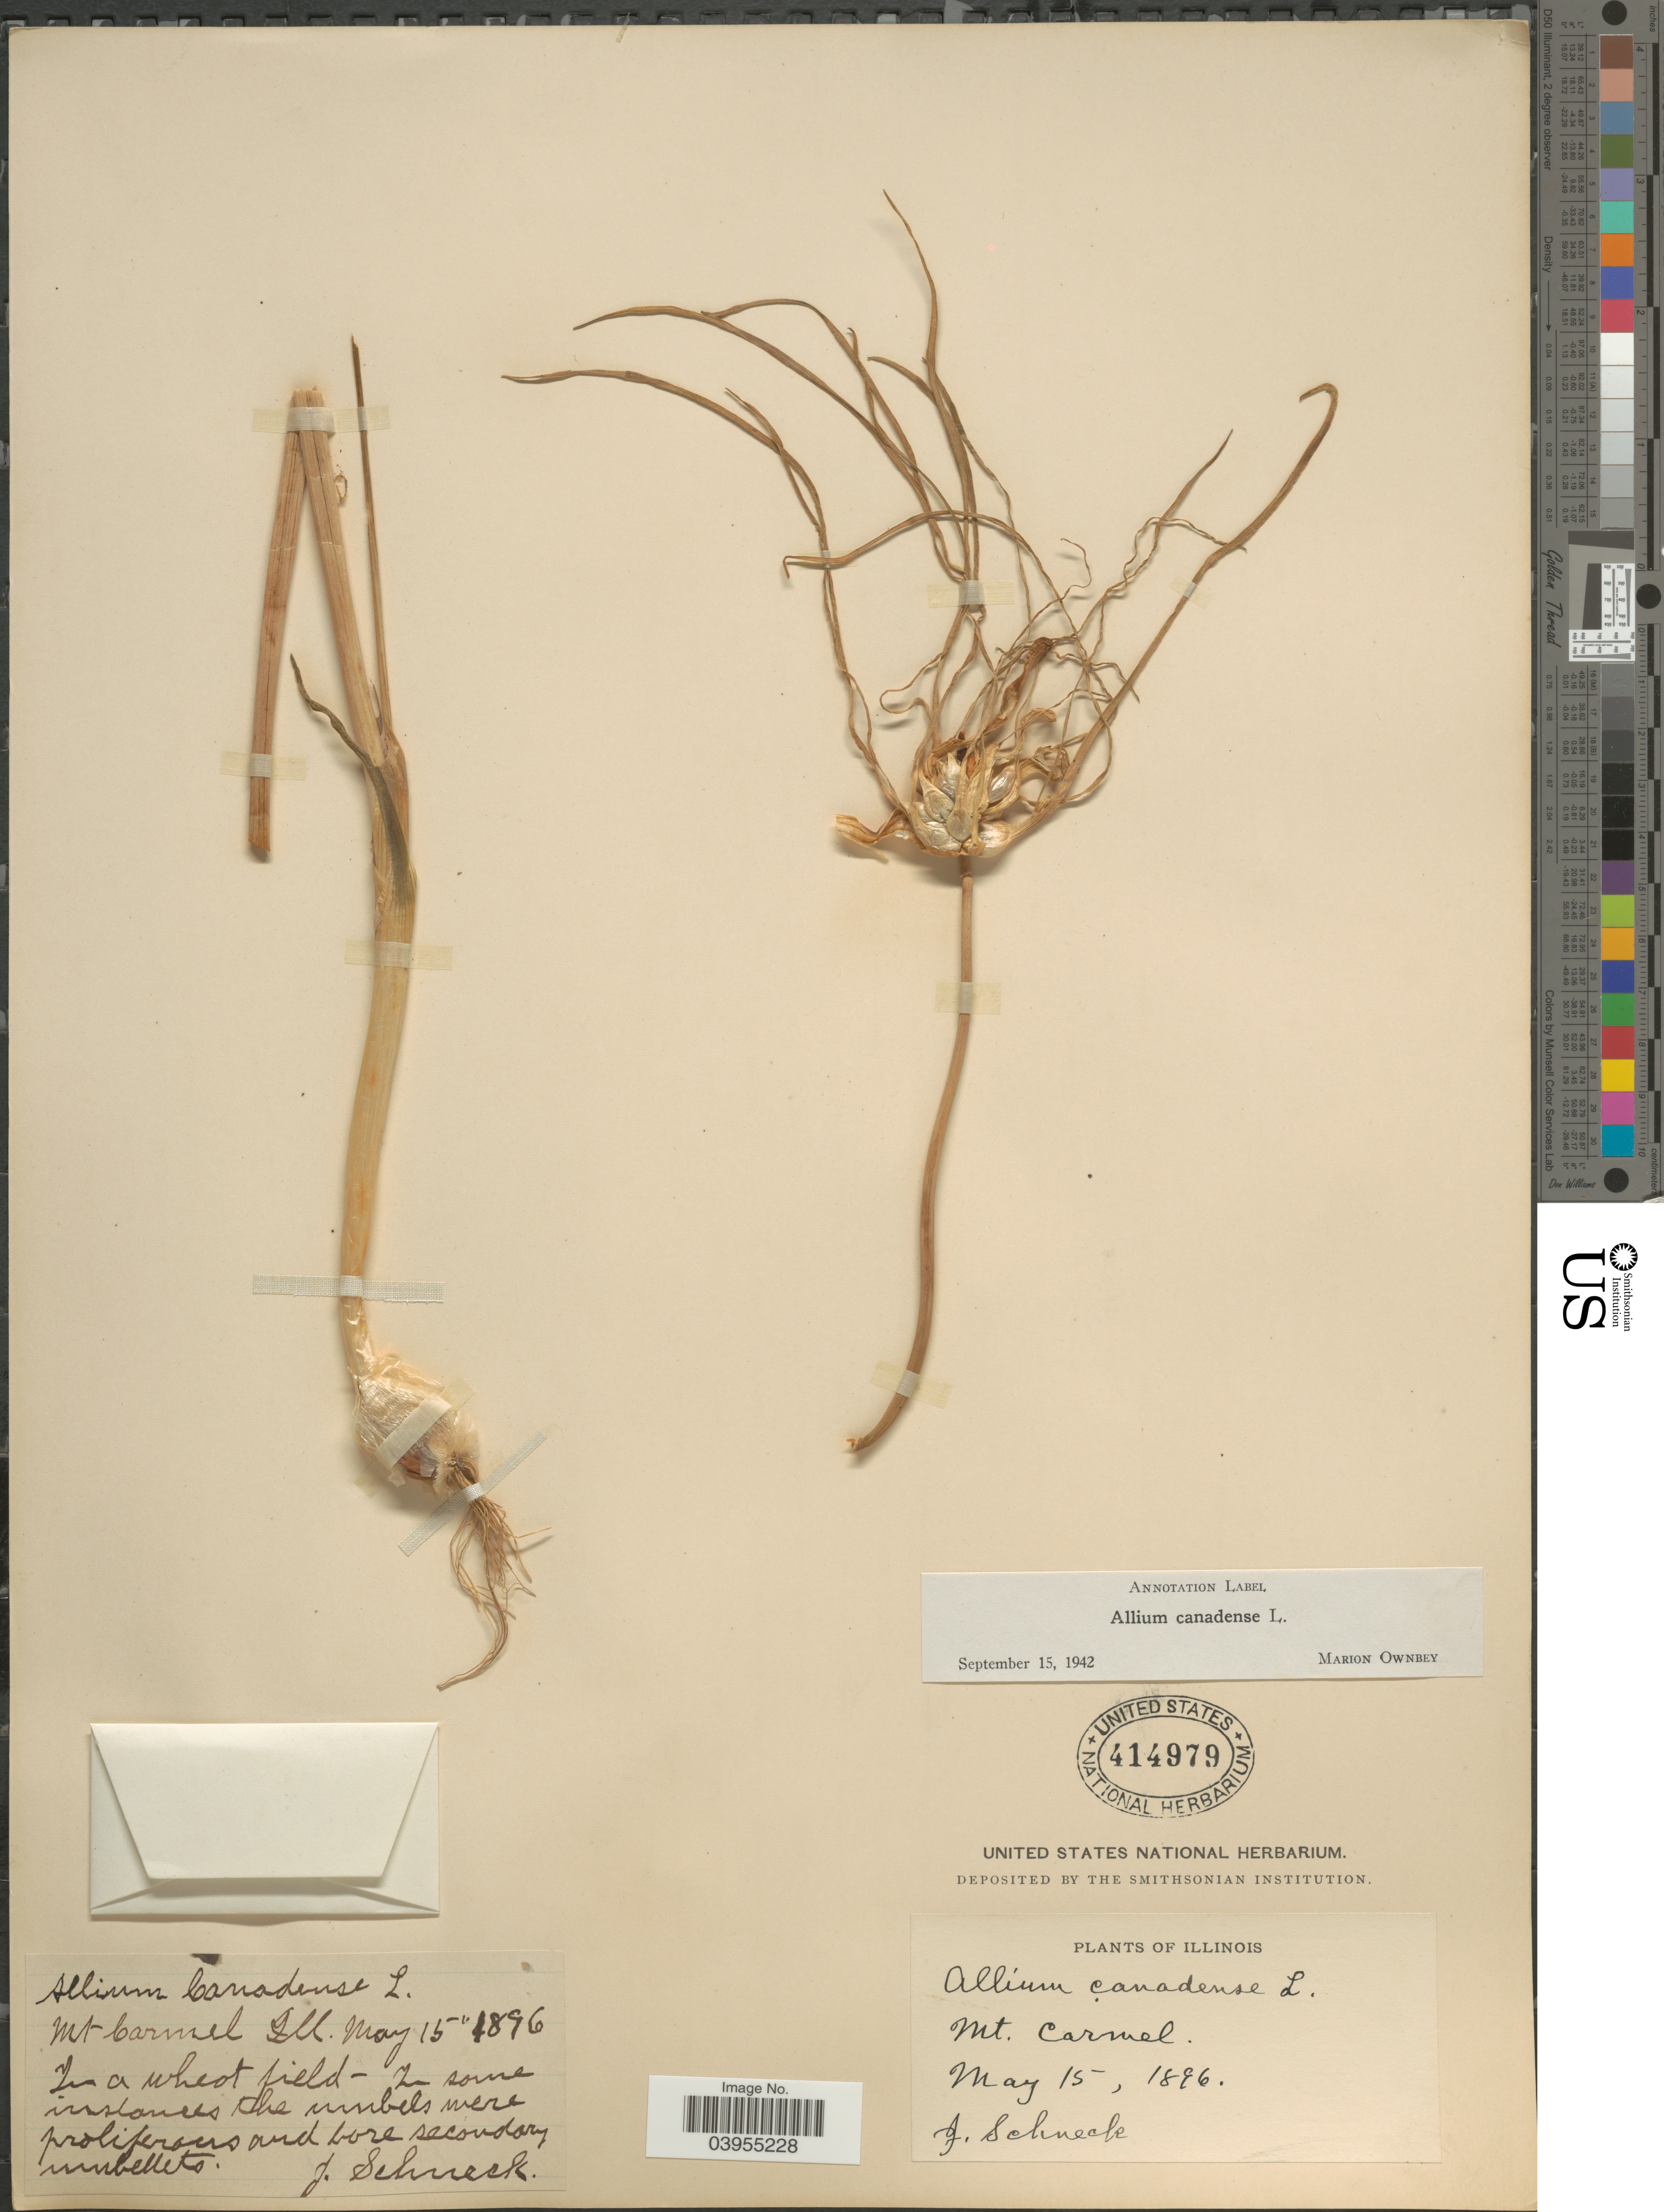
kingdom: Plantae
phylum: Tracheophyta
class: Liliopsida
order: Asparagales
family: Amaryllidaceae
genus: Allium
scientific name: Allium canadense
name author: L.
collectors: J. Schneck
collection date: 1896-05-15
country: United States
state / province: Illinois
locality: Mt. Carmel.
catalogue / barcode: US 414979